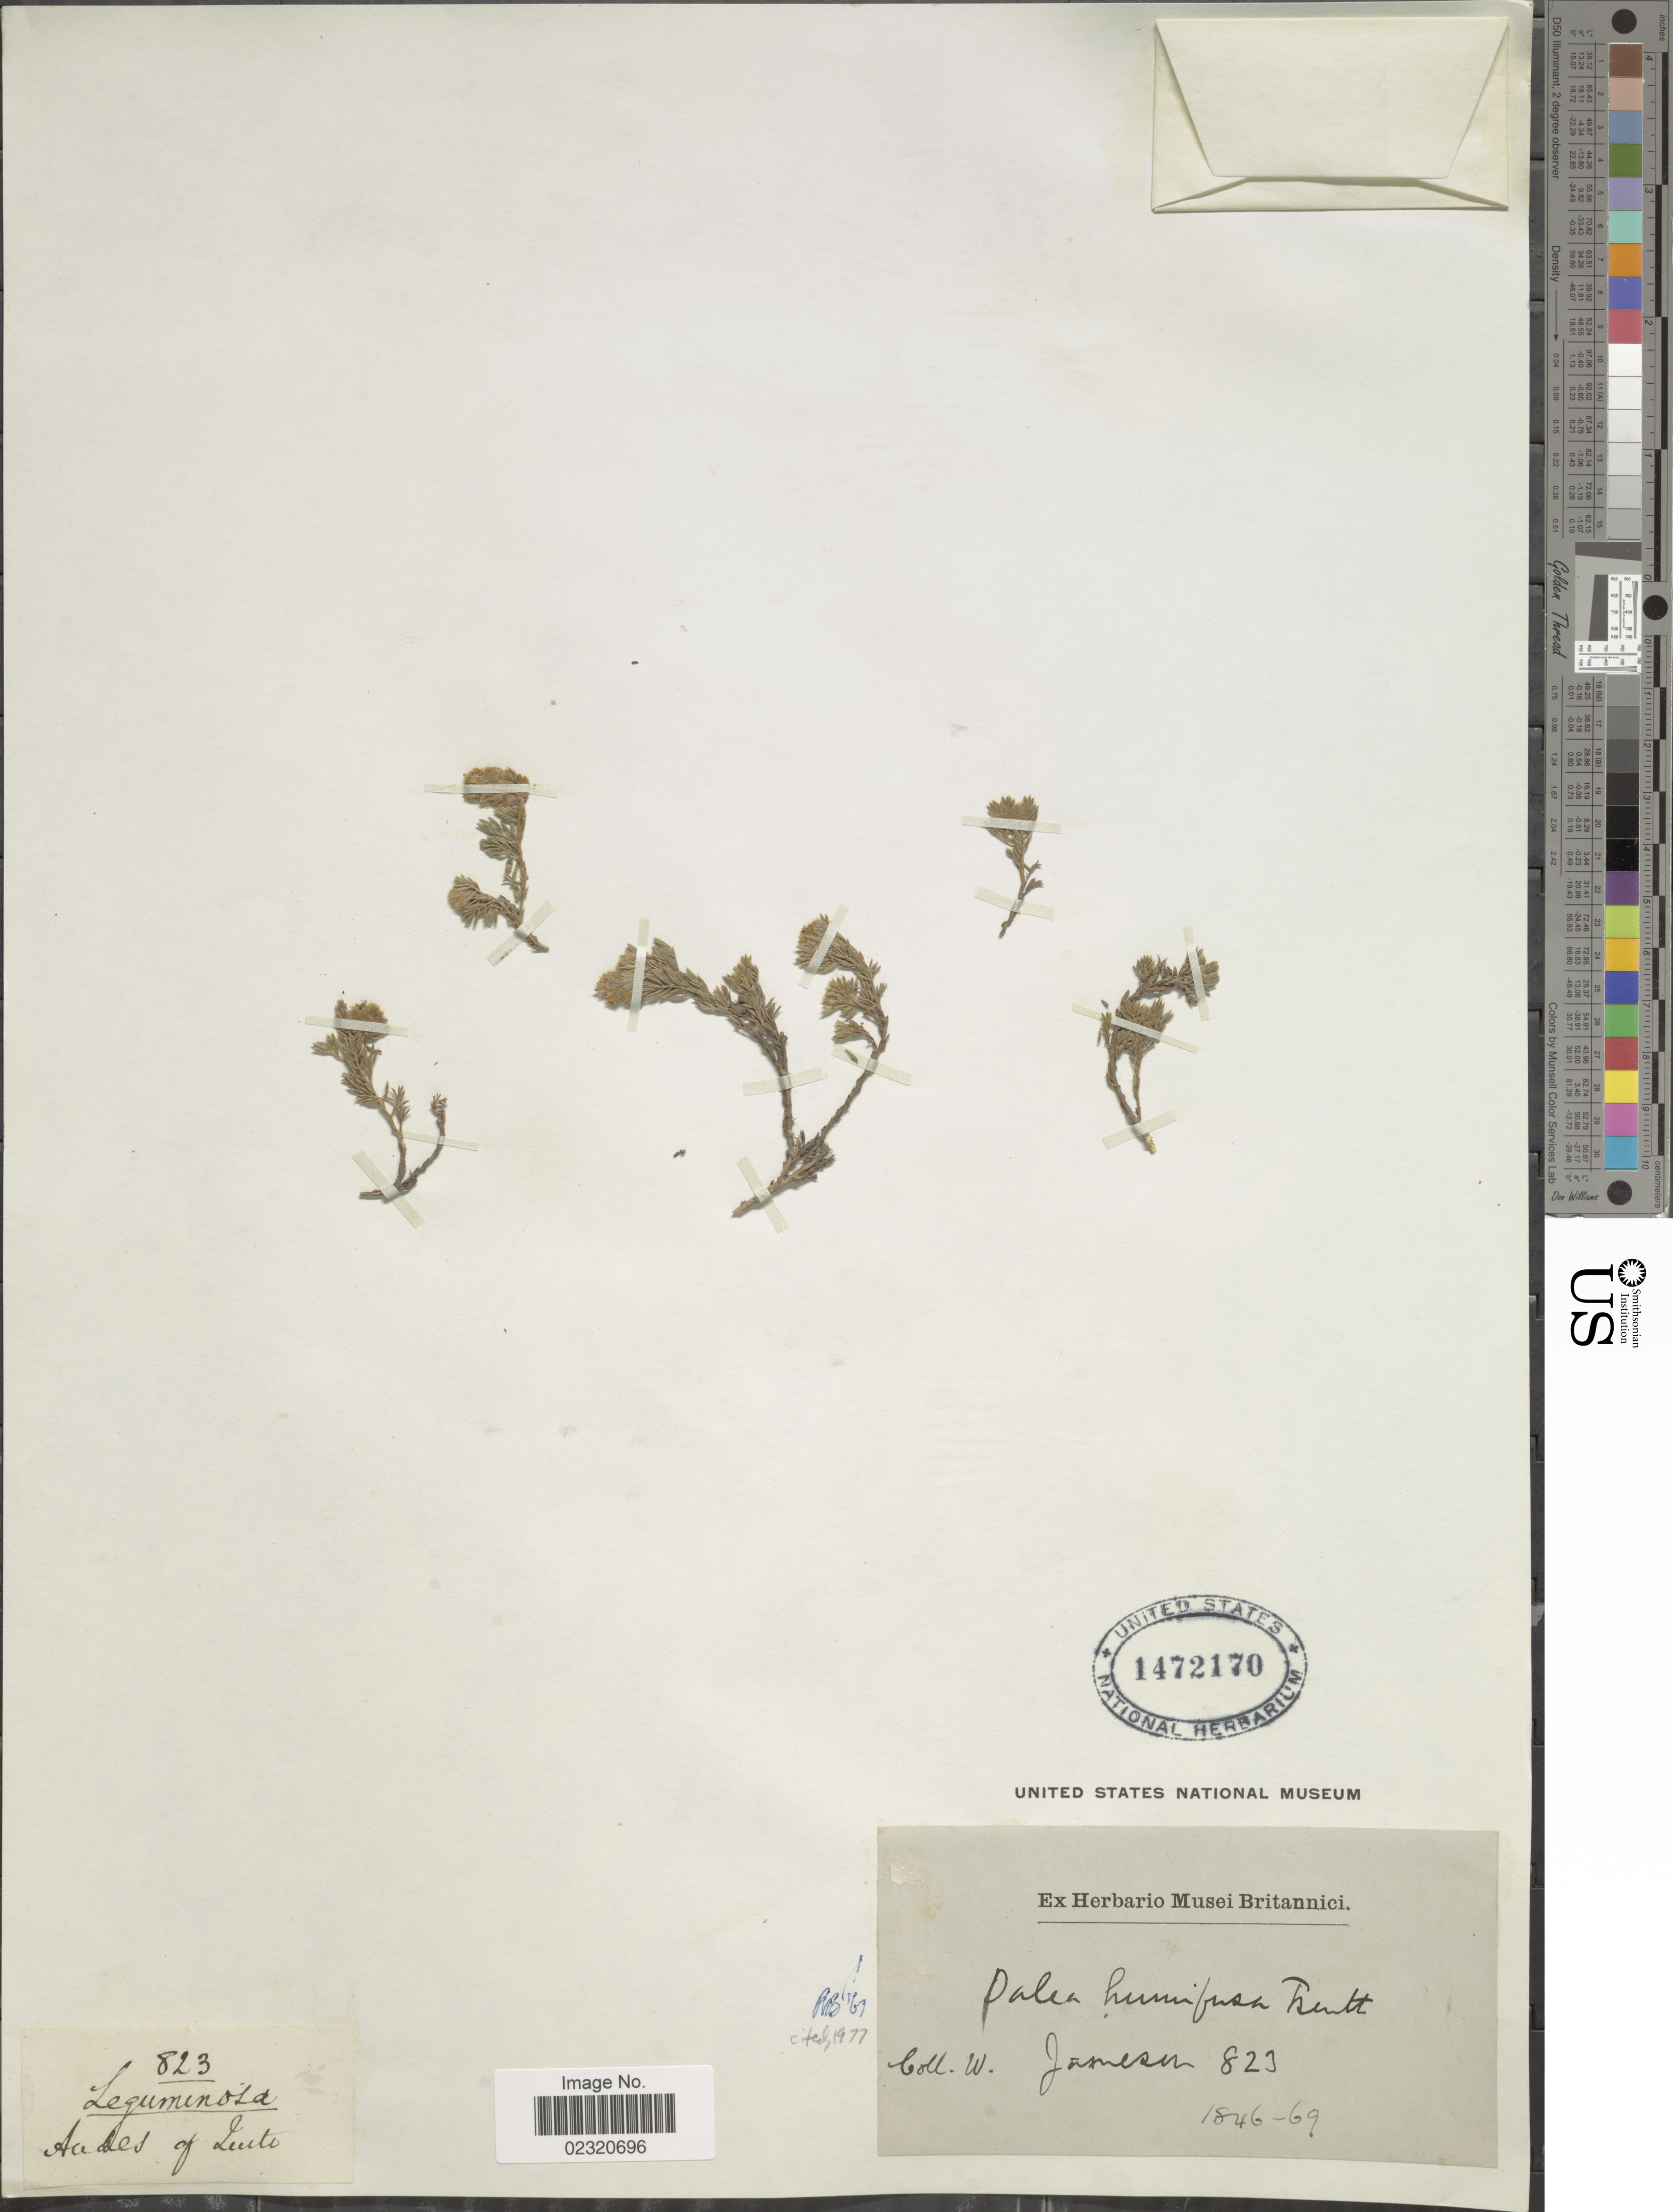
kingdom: Plantae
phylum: Tracheophyta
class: Magnoliopsida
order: Fabales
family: Fabaceae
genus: Dalea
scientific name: Dalea humifusa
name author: Benth.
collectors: W. Jameson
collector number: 823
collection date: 1846/1869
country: Ecuador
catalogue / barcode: US 1472170